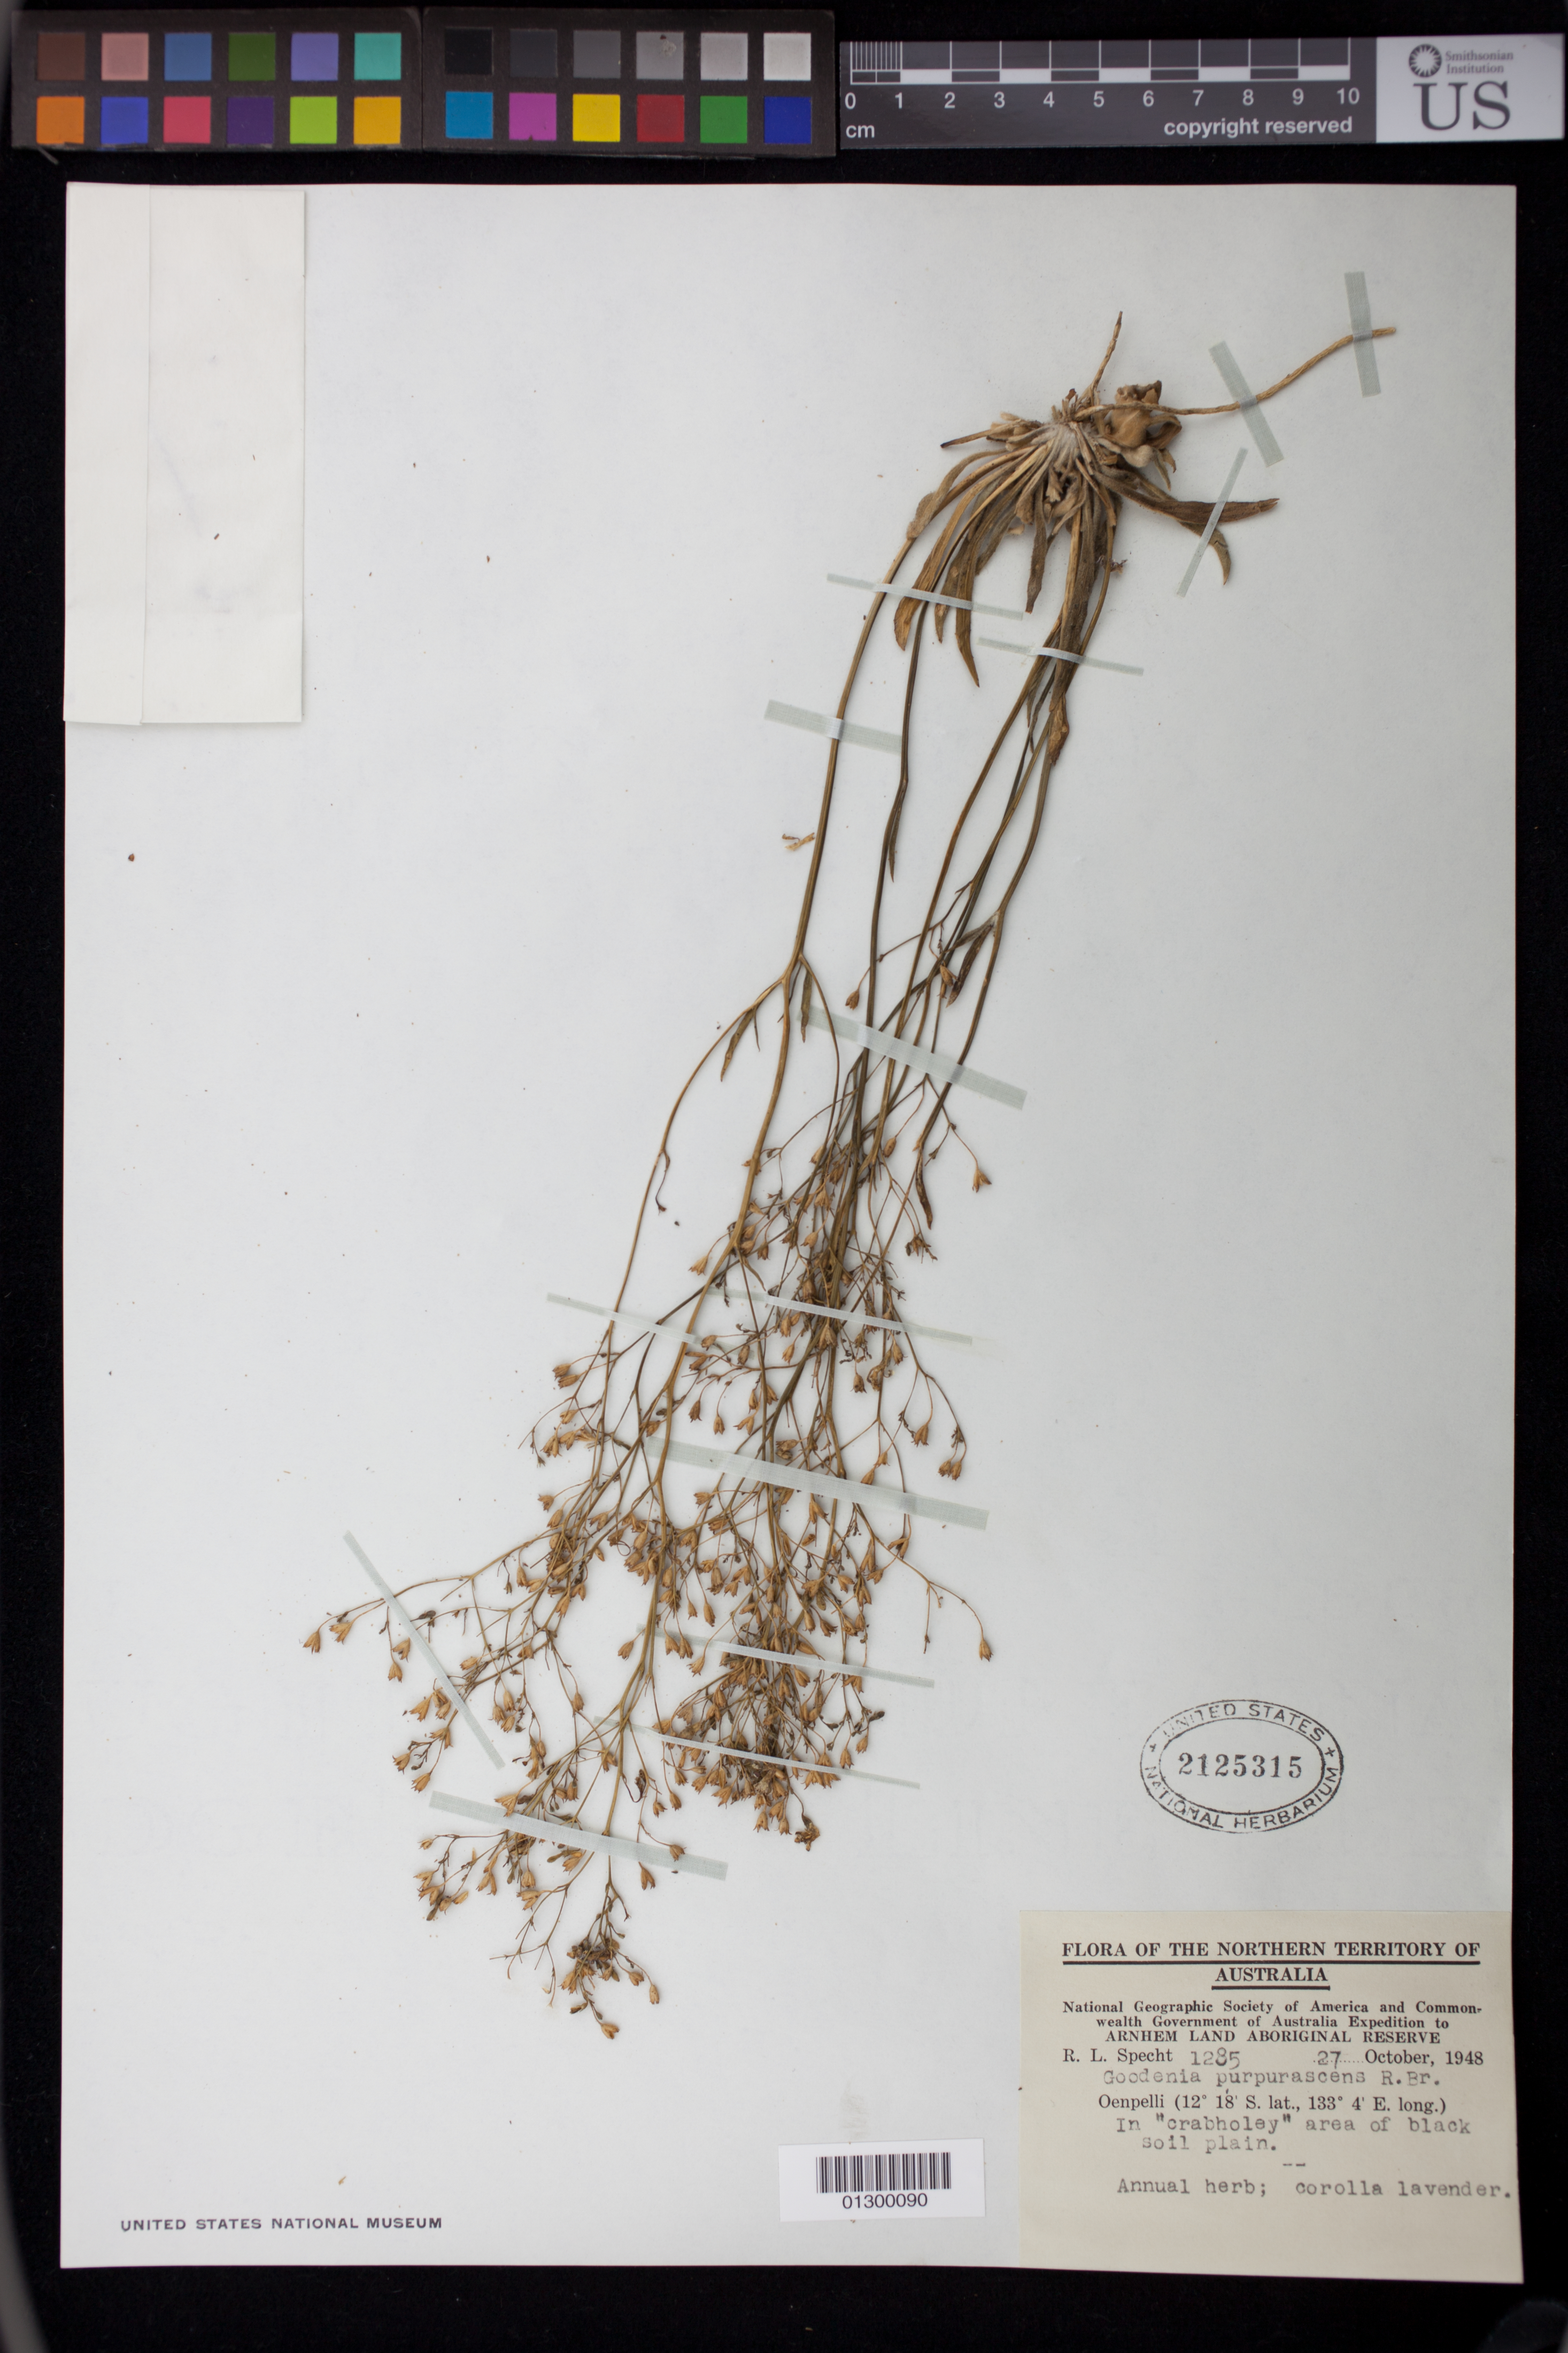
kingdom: Plantae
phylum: Tracheophyta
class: Magnoliopsida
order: Asterales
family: Goodeniaceae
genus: Goodenia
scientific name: Goodenia purpurascens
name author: R. Br.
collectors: R. L. Specht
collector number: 1285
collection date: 1948-10-27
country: Australia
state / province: Northern Territory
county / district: West Arnhem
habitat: In "crabholey" area of black soil plain.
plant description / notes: Annual herb; corolla lavender.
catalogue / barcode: US 2125315